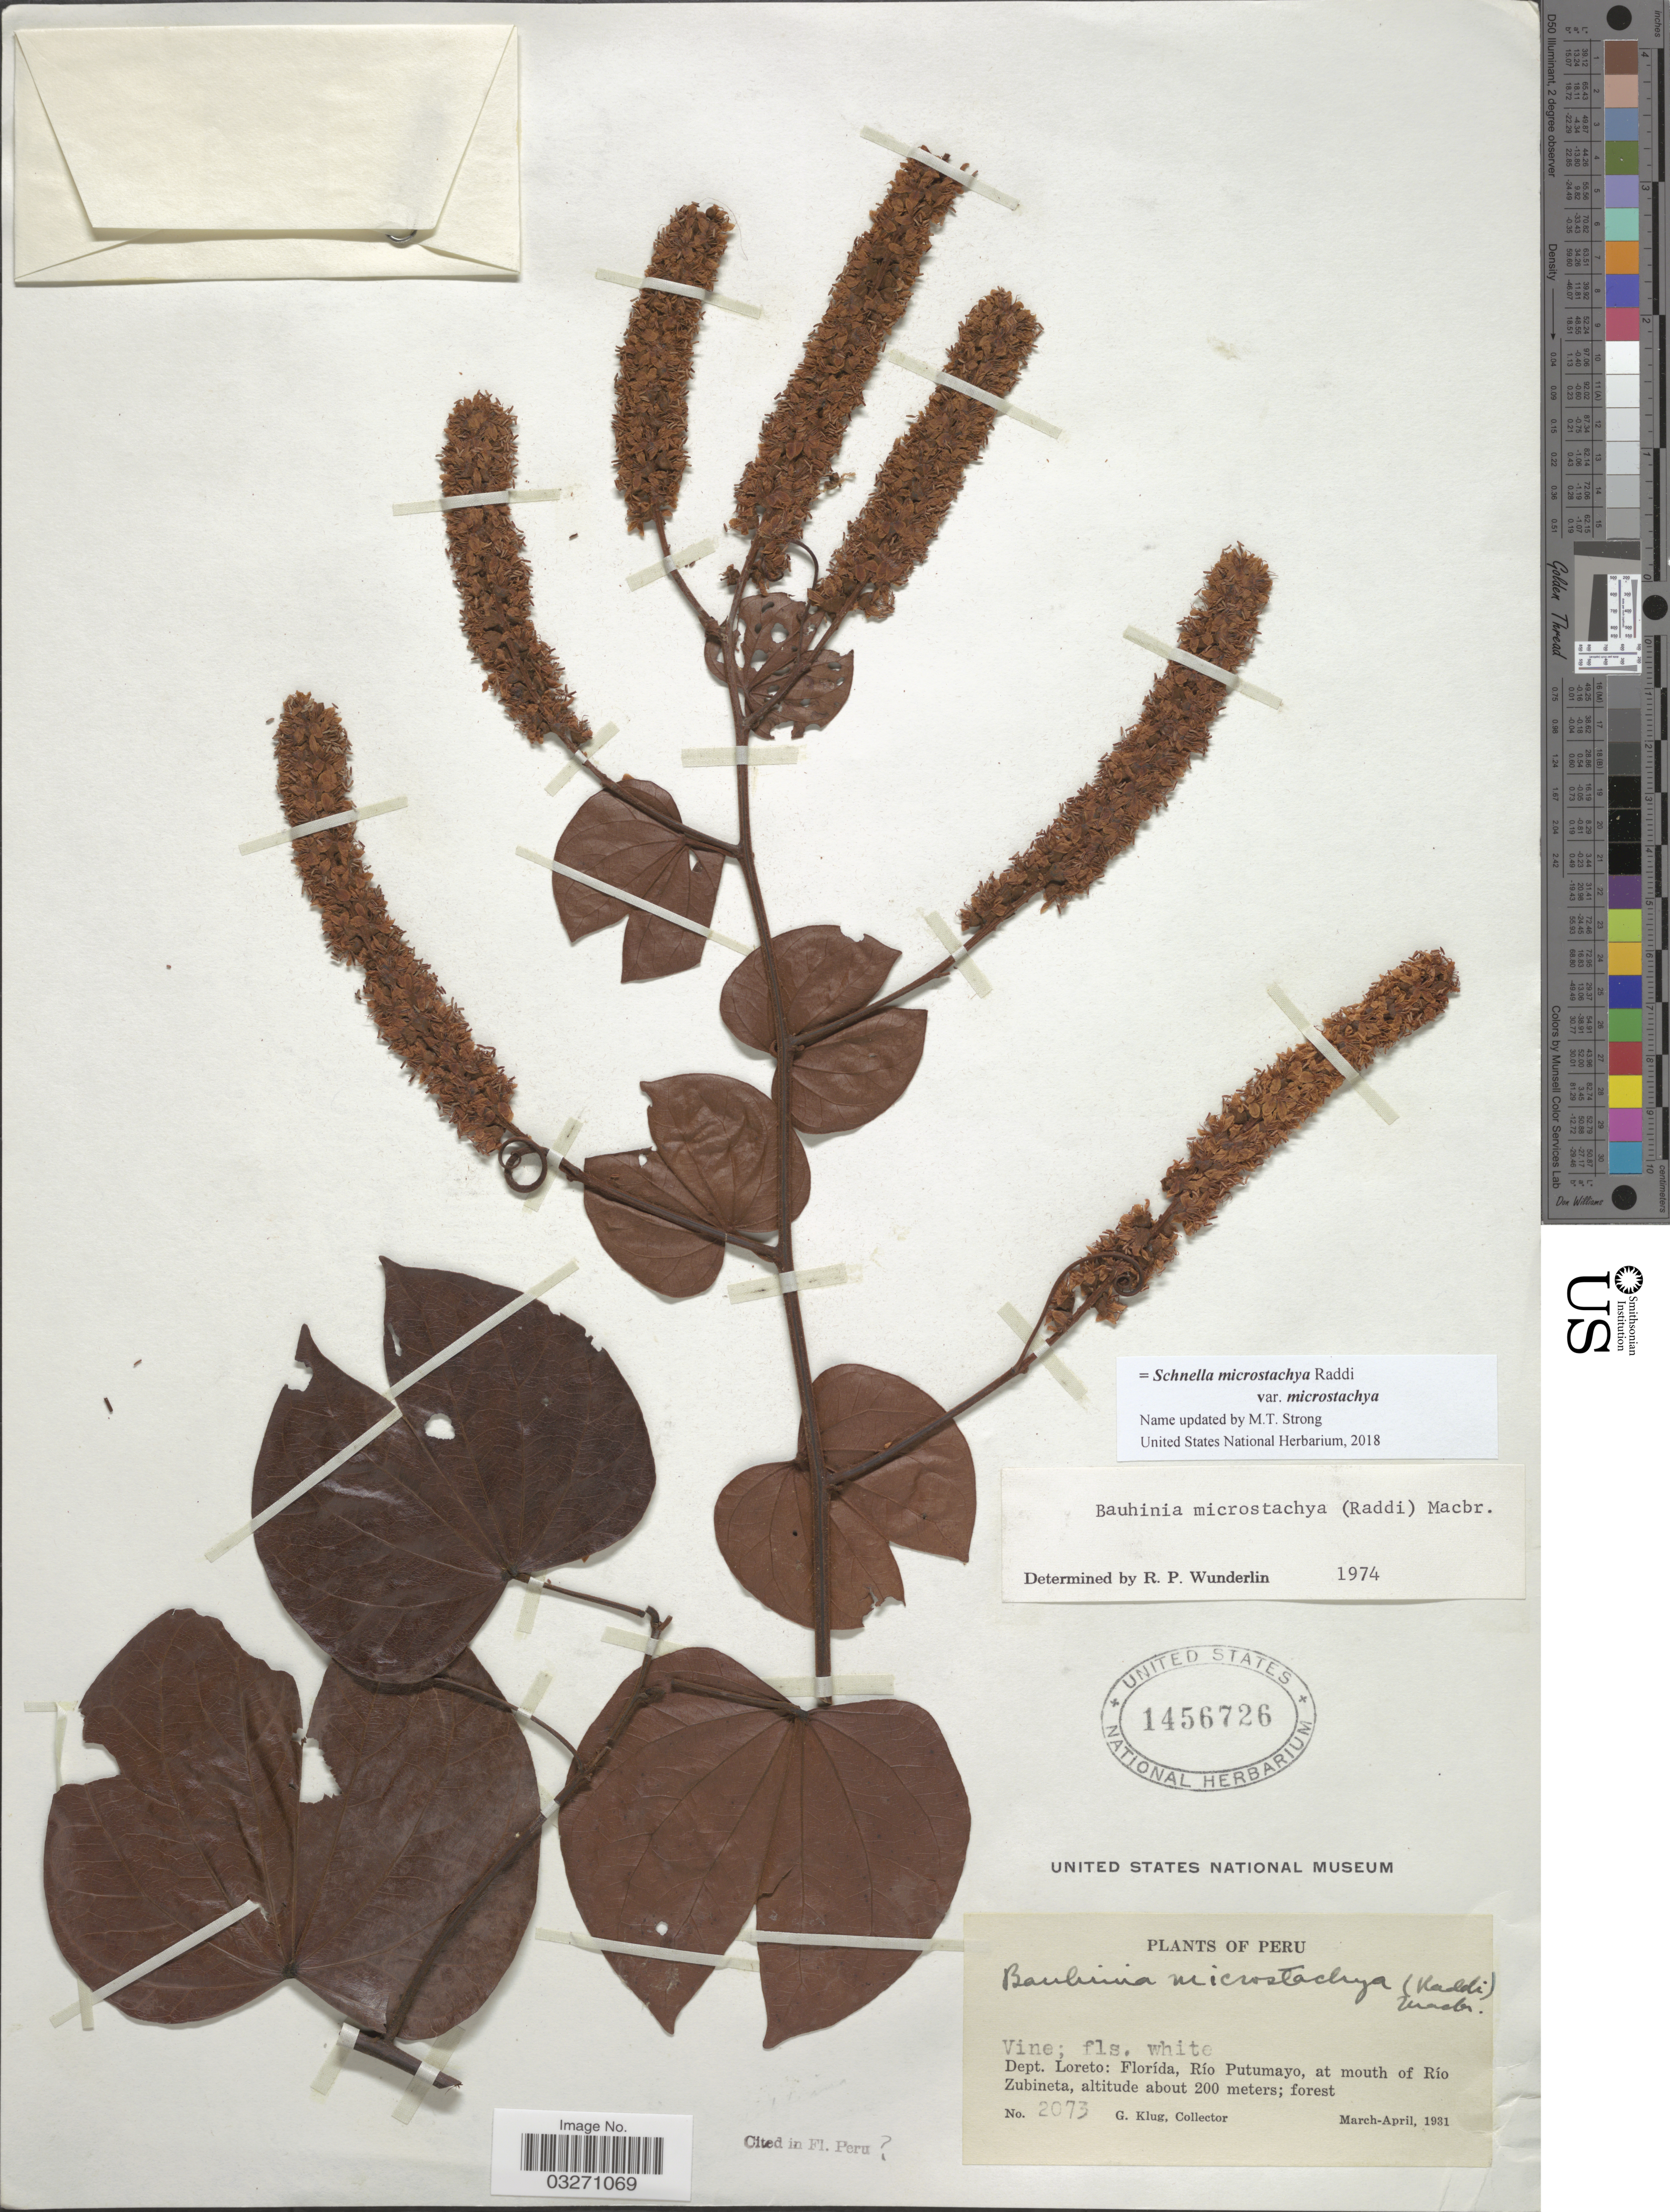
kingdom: Plantae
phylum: Tracheophyta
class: Magnoliopsida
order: Fabales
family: Fabaceae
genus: Schnella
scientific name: Schnella microstachya var. microstachya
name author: Raddi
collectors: G. Klug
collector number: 2073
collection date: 1931-03/1931-04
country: Peru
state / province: Loreto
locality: Dept. Loreto: Florída, Río Putumayo, at mouth of Río Zubineta.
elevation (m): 200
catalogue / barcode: US 1456726